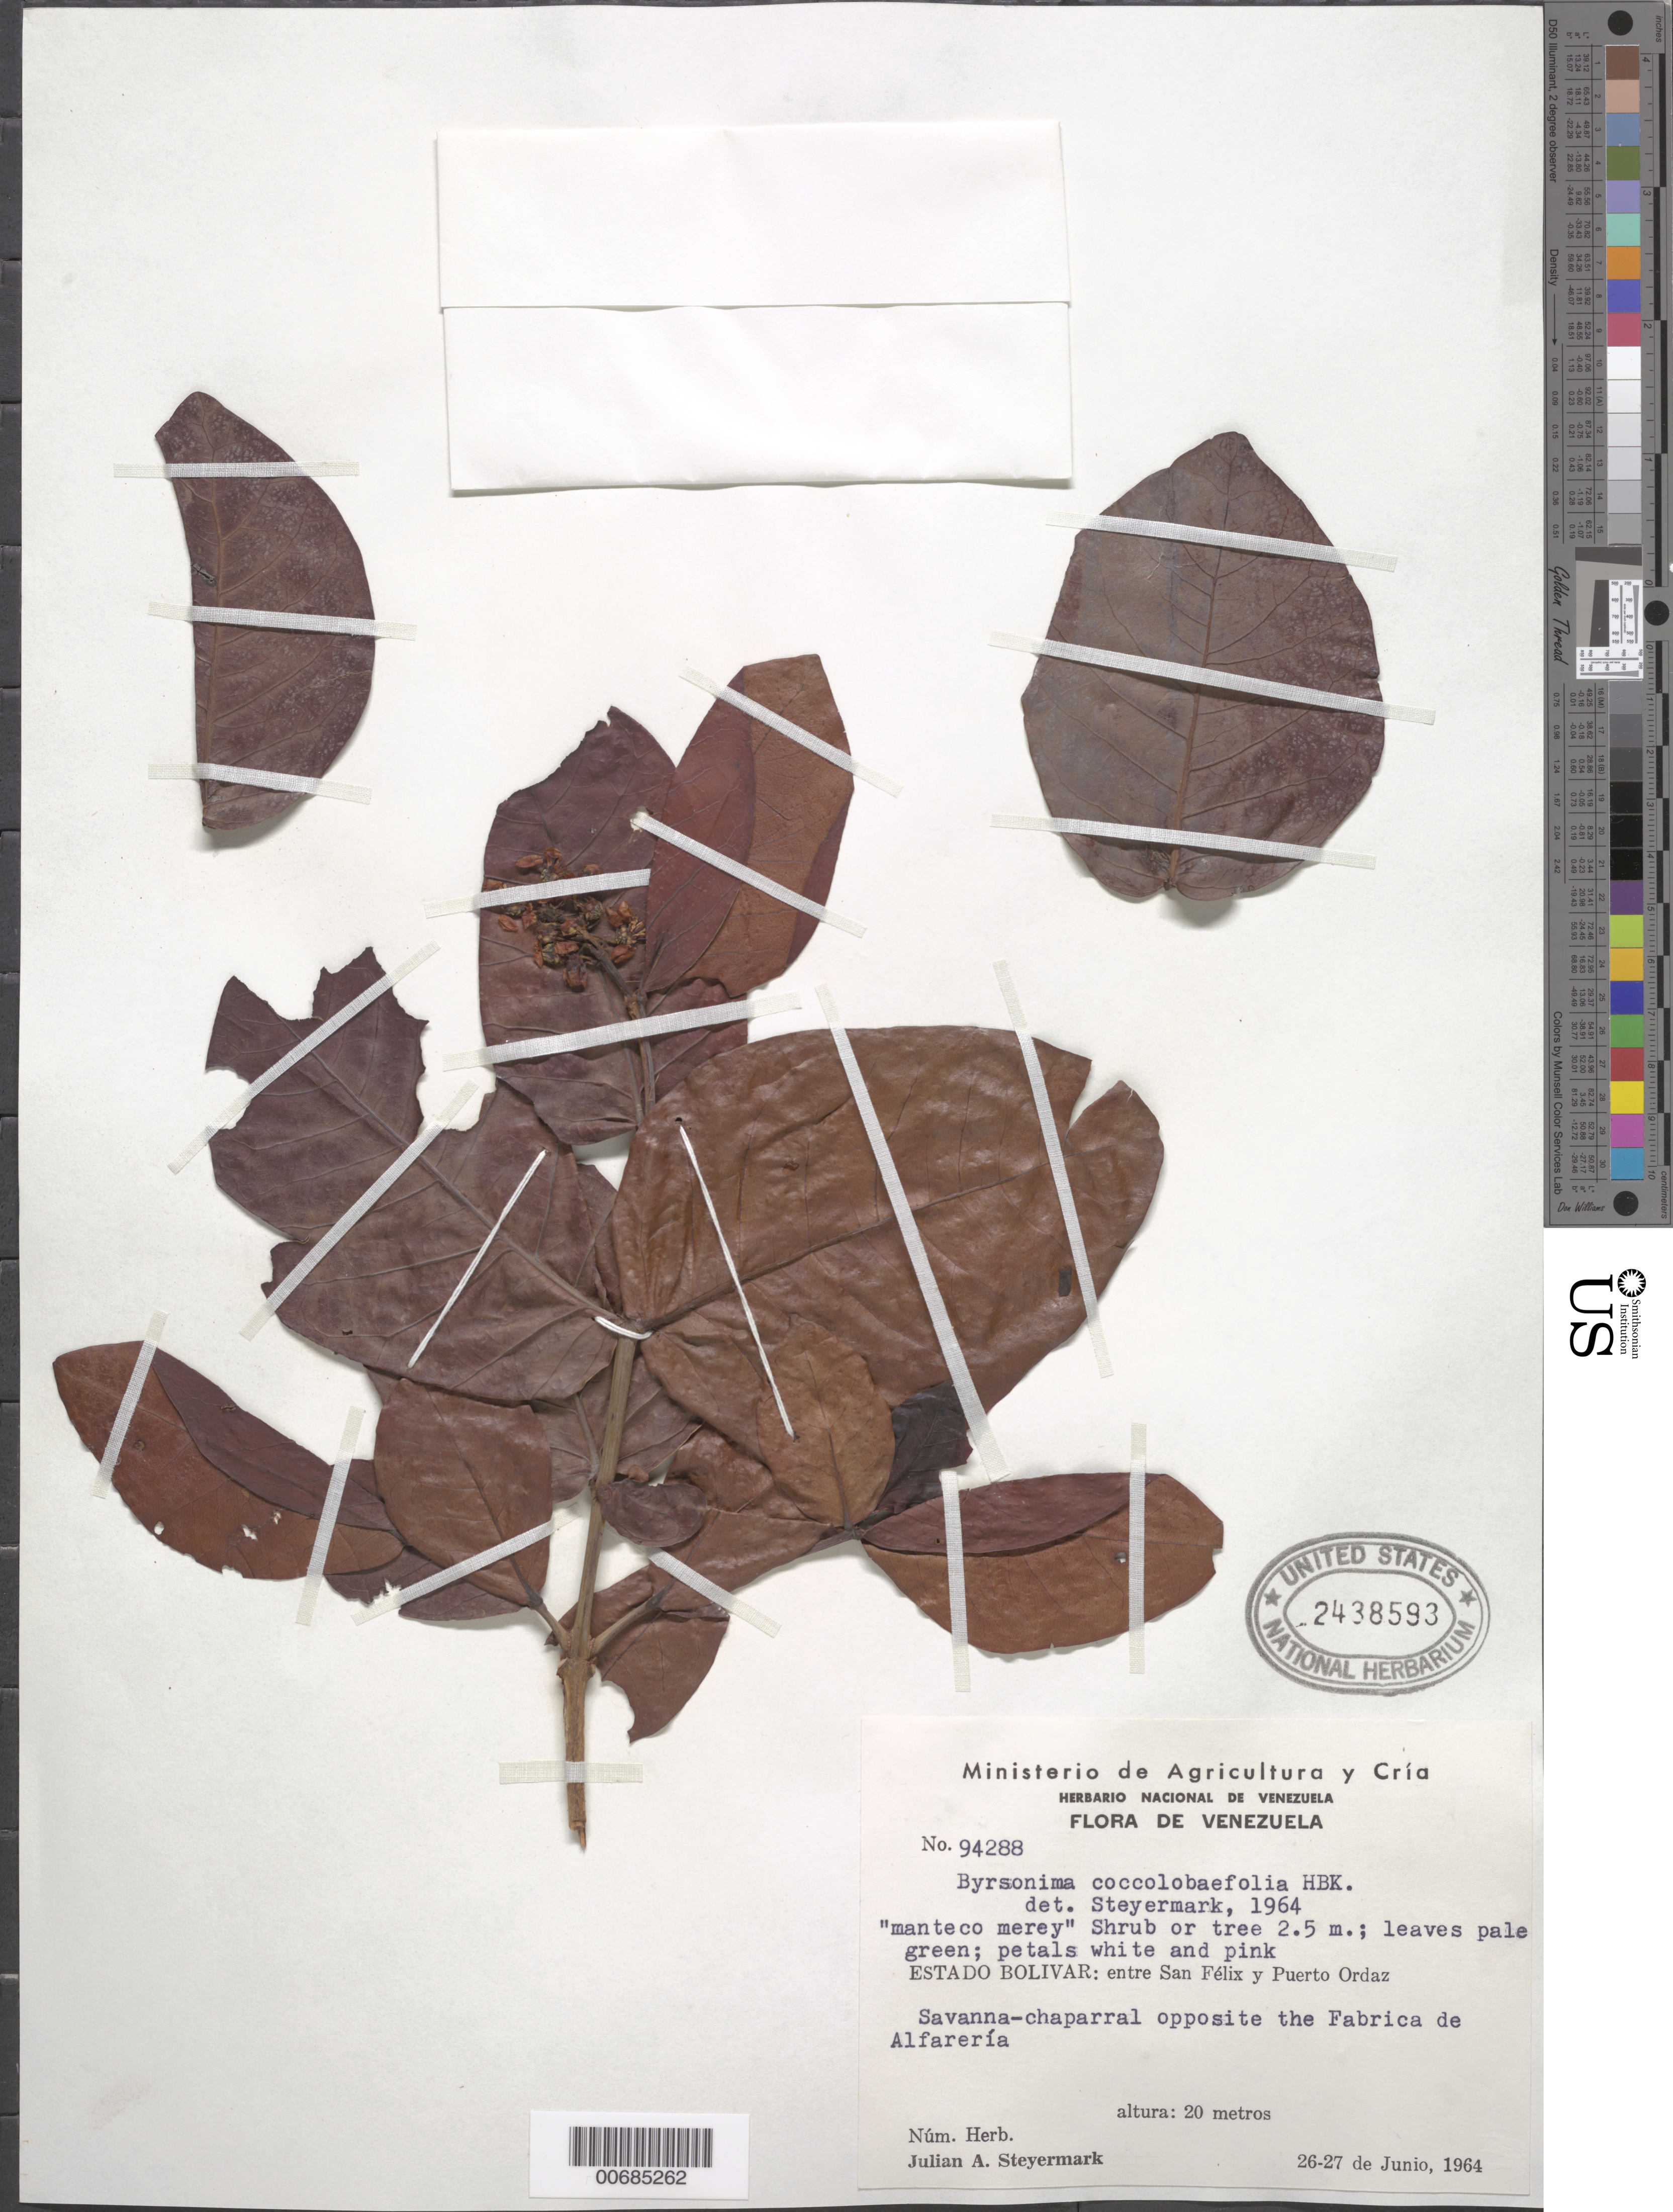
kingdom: Plantae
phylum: Tracheophyta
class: Magnoliopsida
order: Malpighiales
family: Malpighiaceae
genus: Byrsonima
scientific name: Byrsonima coccolobifolia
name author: Kunth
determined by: Steyermark, Julian A., (VEN)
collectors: J. Steyermark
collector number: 94288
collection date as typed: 26-Jun-64 to 27-Jun-64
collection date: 1964-06-26/1964-06-27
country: Venezuela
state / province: Bolívar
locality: San Félix to Puerto Ordaz, opp. Fabrica de Alfareria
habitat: Savanna-chaparral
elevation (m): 20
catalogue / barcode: US 2438593